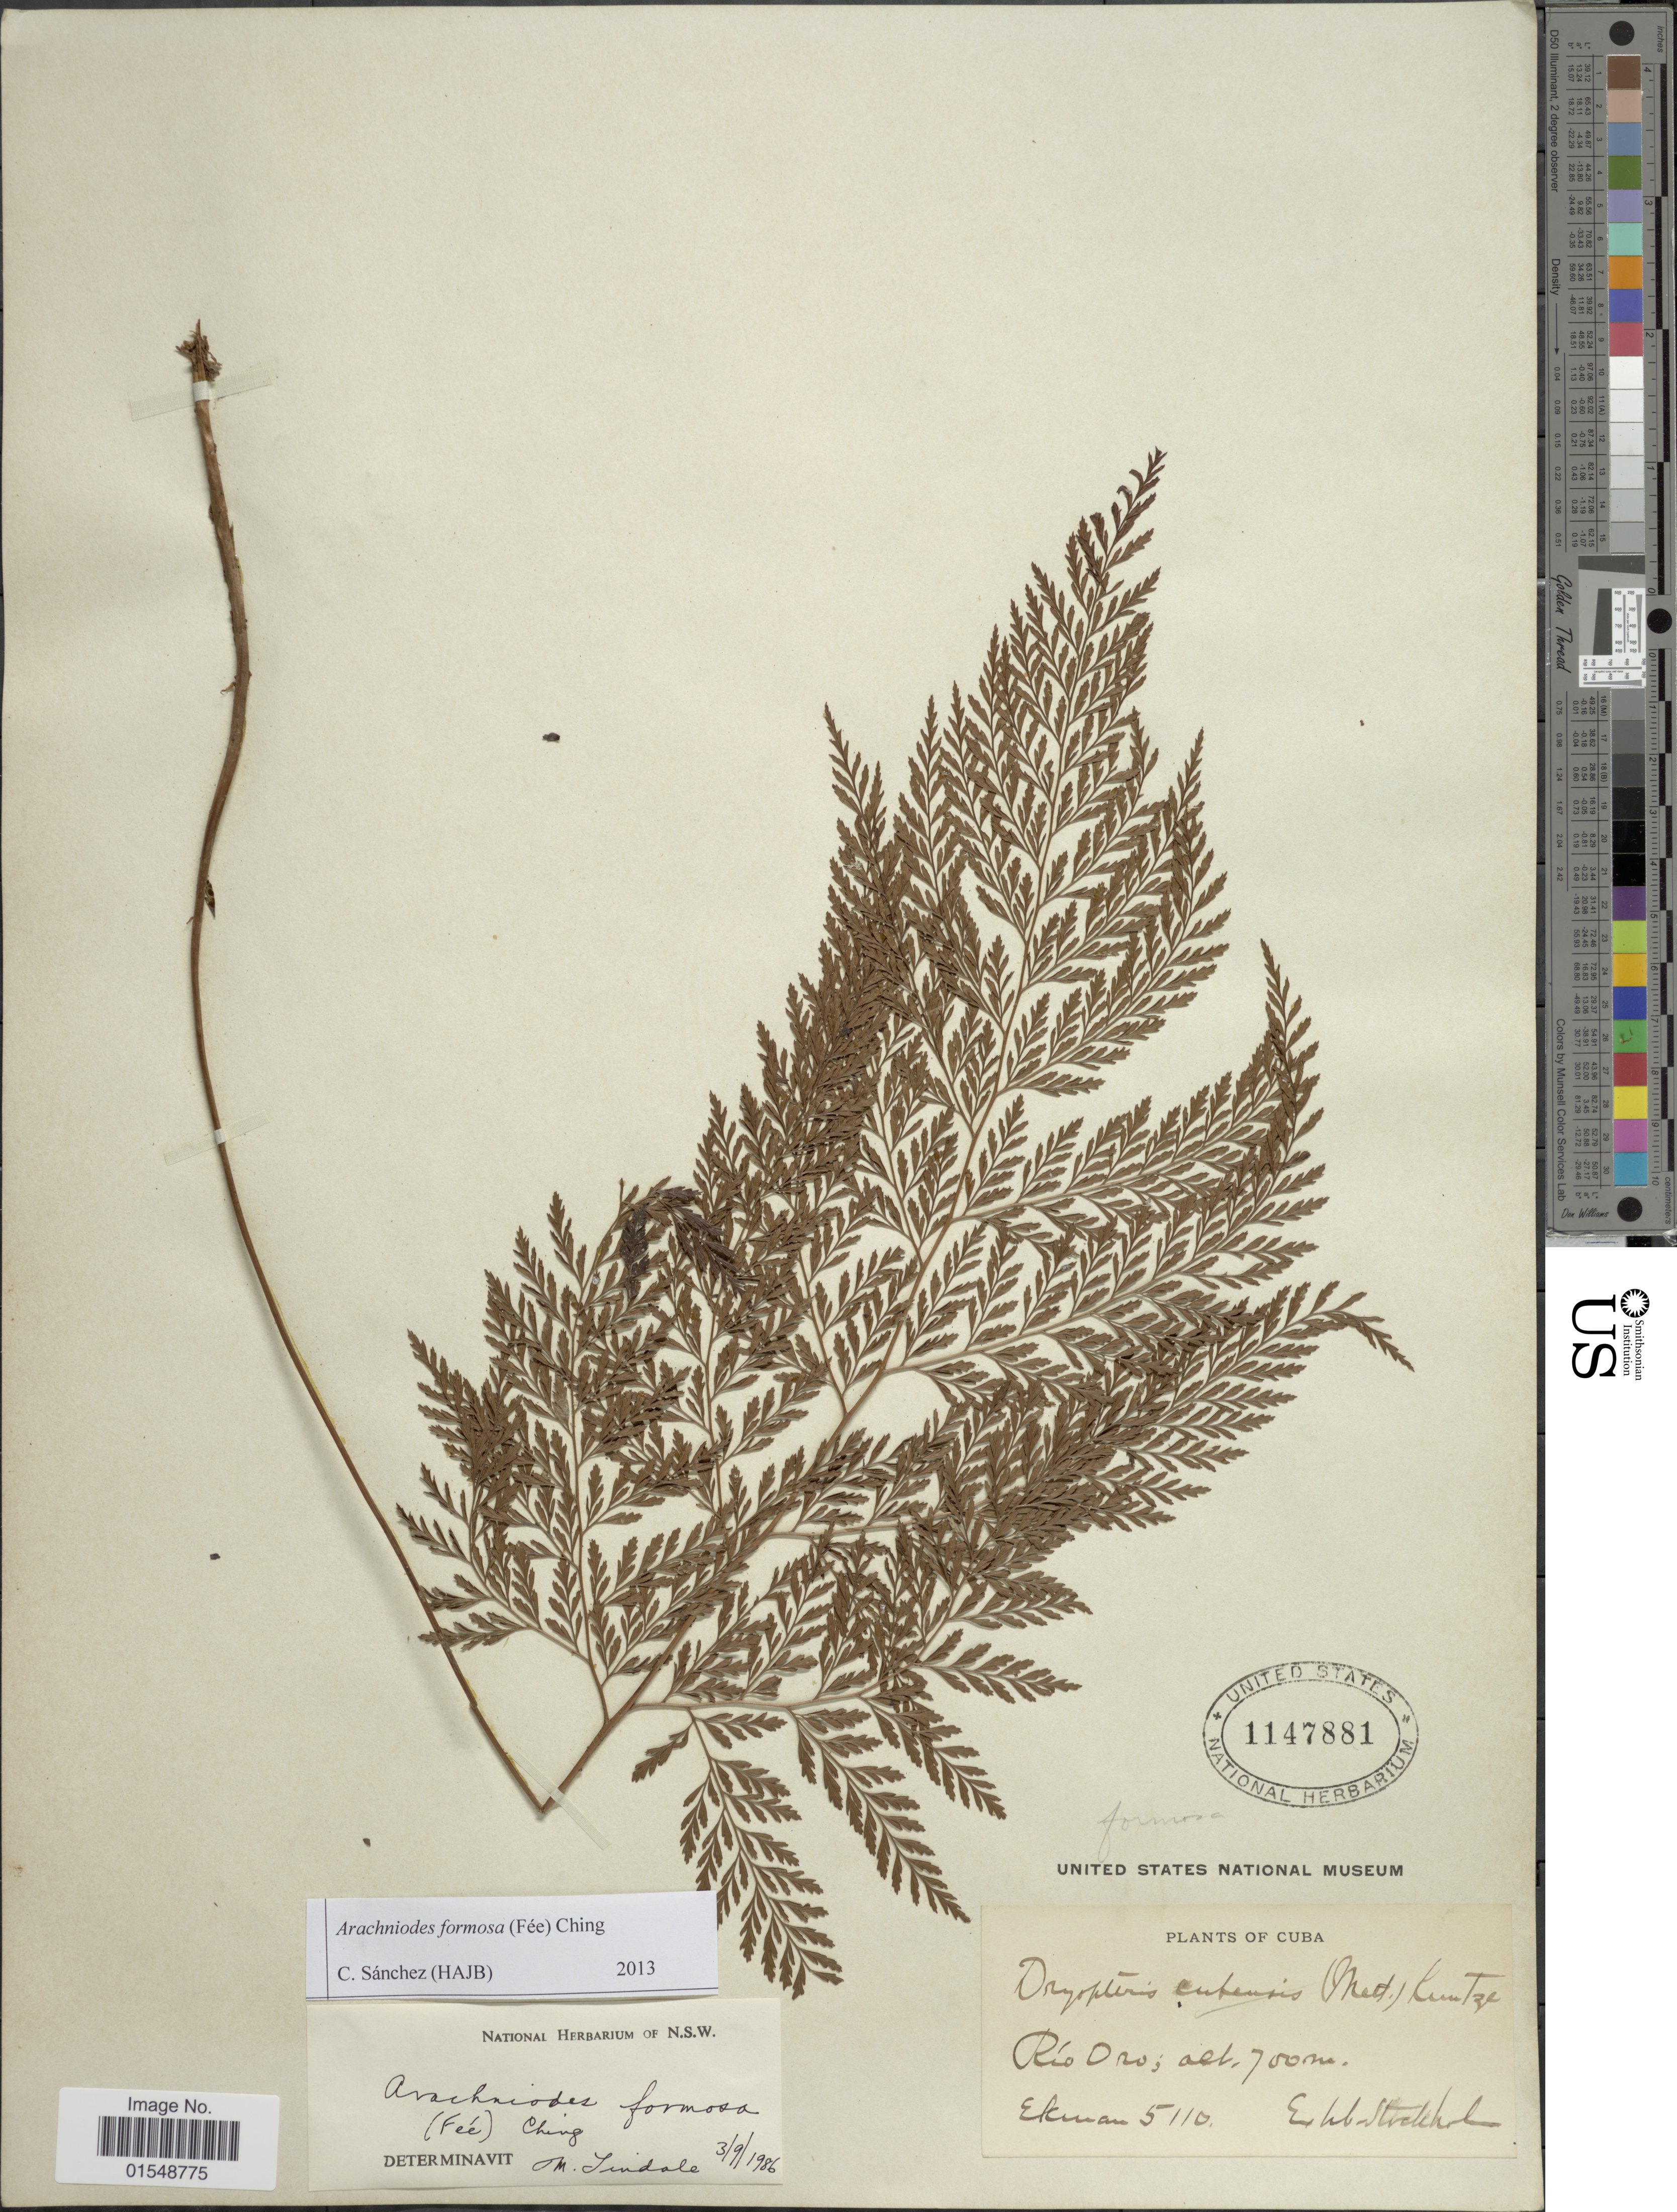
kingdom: Plantae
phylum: Tracheophyta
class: Polypodiopsida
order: Polypodiales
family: Dryopteridaceae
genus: Arachniodes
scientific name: Arachniodes formosa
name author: (Fée) Ching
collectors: Ekmann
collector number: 5110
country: Cuba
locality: Río Oro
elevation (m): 700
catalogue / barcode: US 1147881